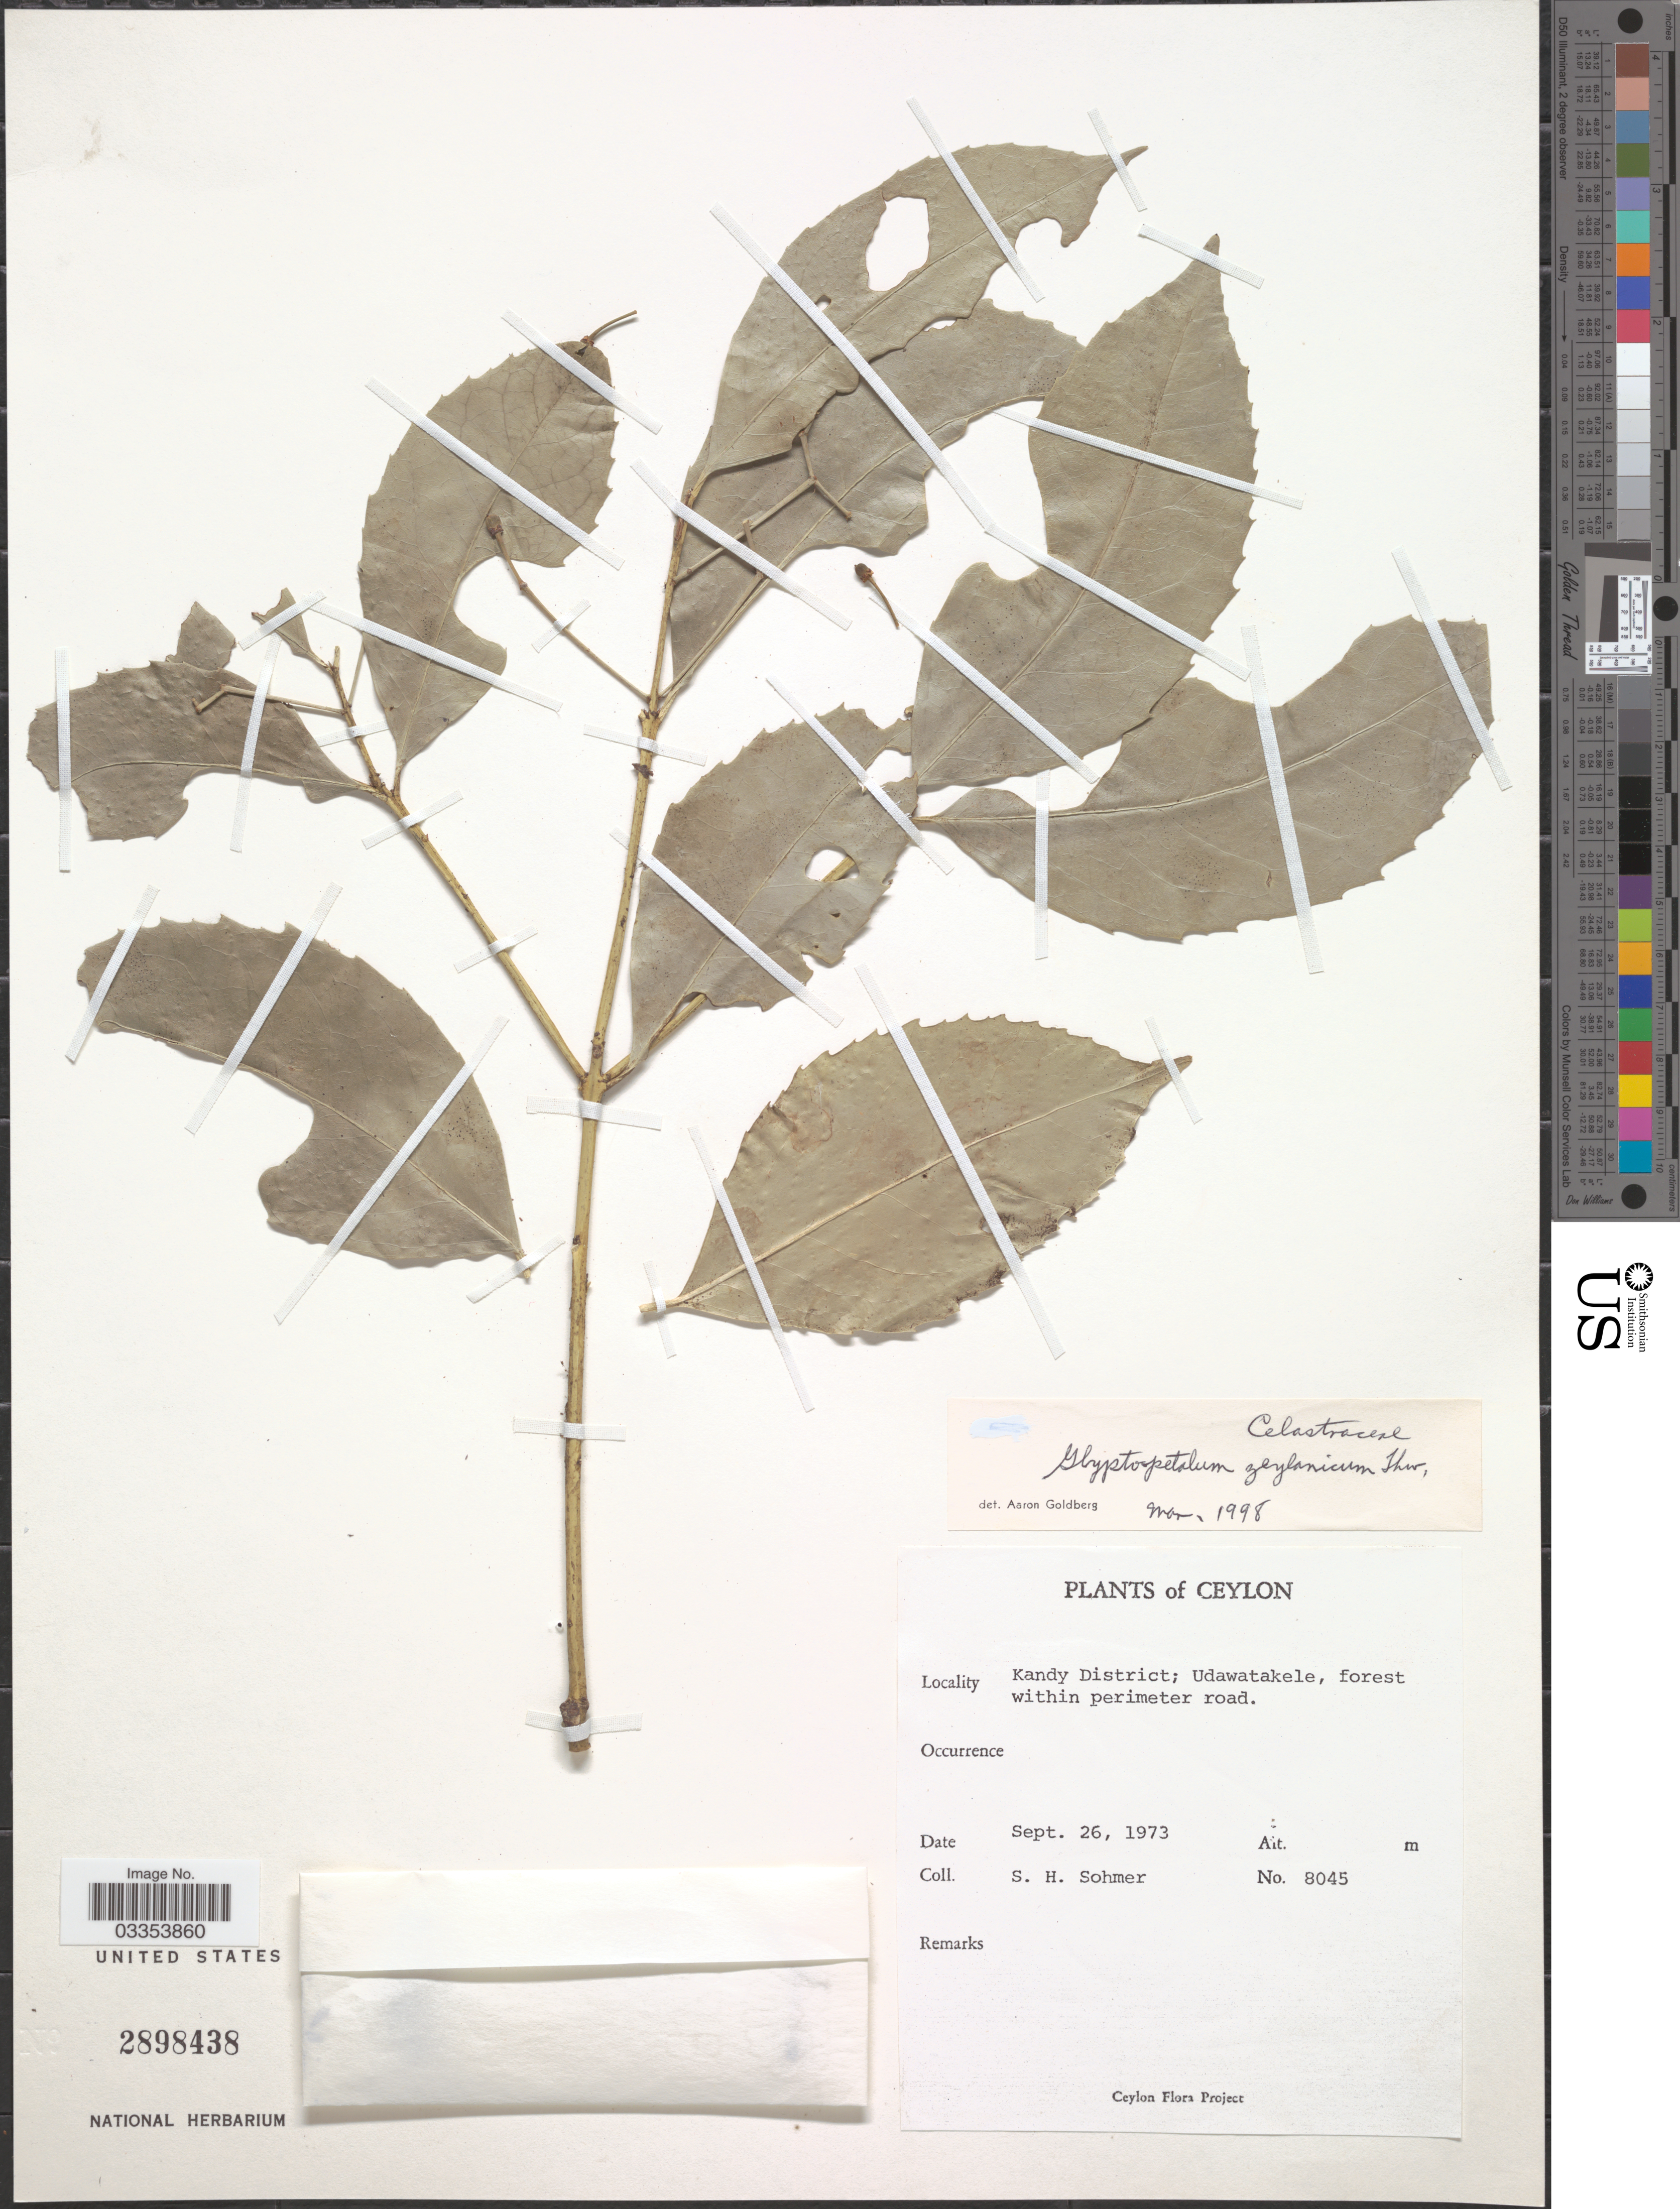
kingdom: Plantae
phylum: Tracheophyta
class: Magnoliopsida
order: Celastrales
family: Celastraceae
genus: Glyptopetalum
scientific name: Glyptopetalum zeylanicum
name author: Thwaites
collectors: S. H. Sohmer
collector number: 8045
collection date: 1973-09-26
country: Sri Lanka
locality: Ceylon. Kandy District; Udawatakele, forest within perimeter road.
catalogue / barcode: US 2898438